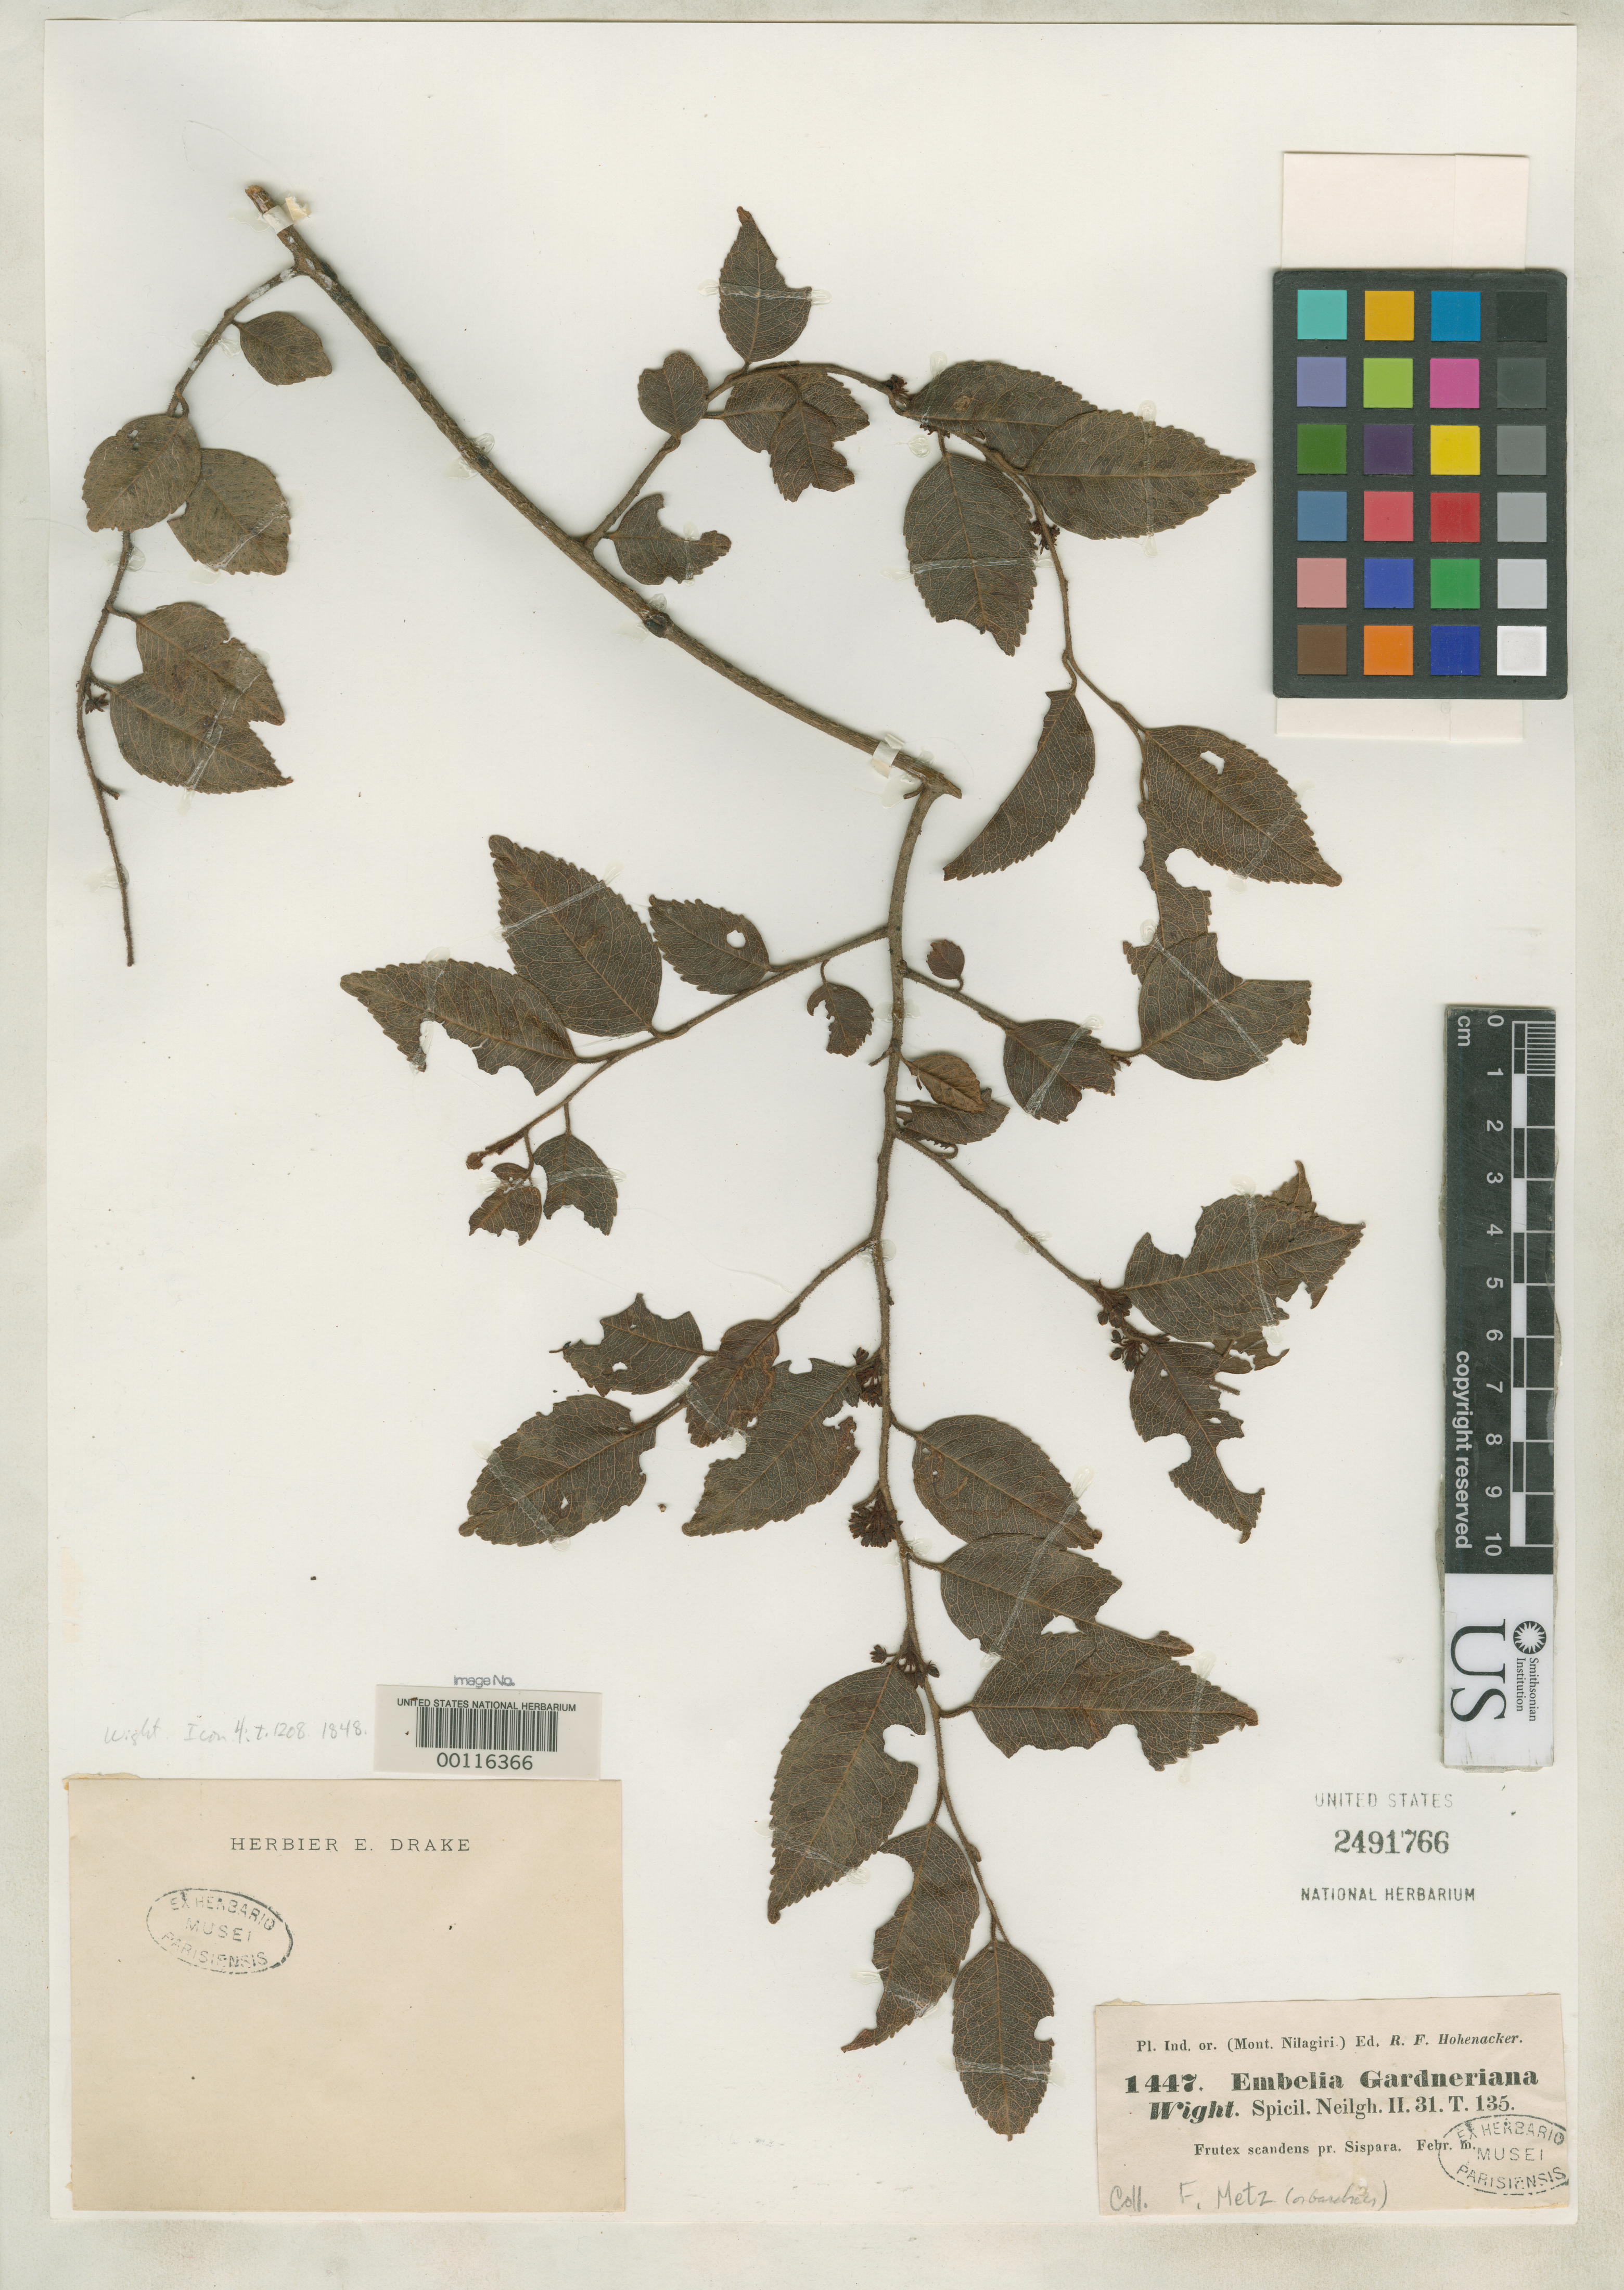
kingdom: Plantae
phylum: Tracheophyta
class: Magnoliopsida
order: Ericales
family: Primulaceae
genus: Embelia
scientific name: Embelia gardneriana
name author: Wight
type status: Type Collection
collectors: F. Metz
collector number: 1447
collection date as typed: Feb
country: India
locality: Nilagiri Mt., near Sispara.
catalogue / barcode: US 2491766